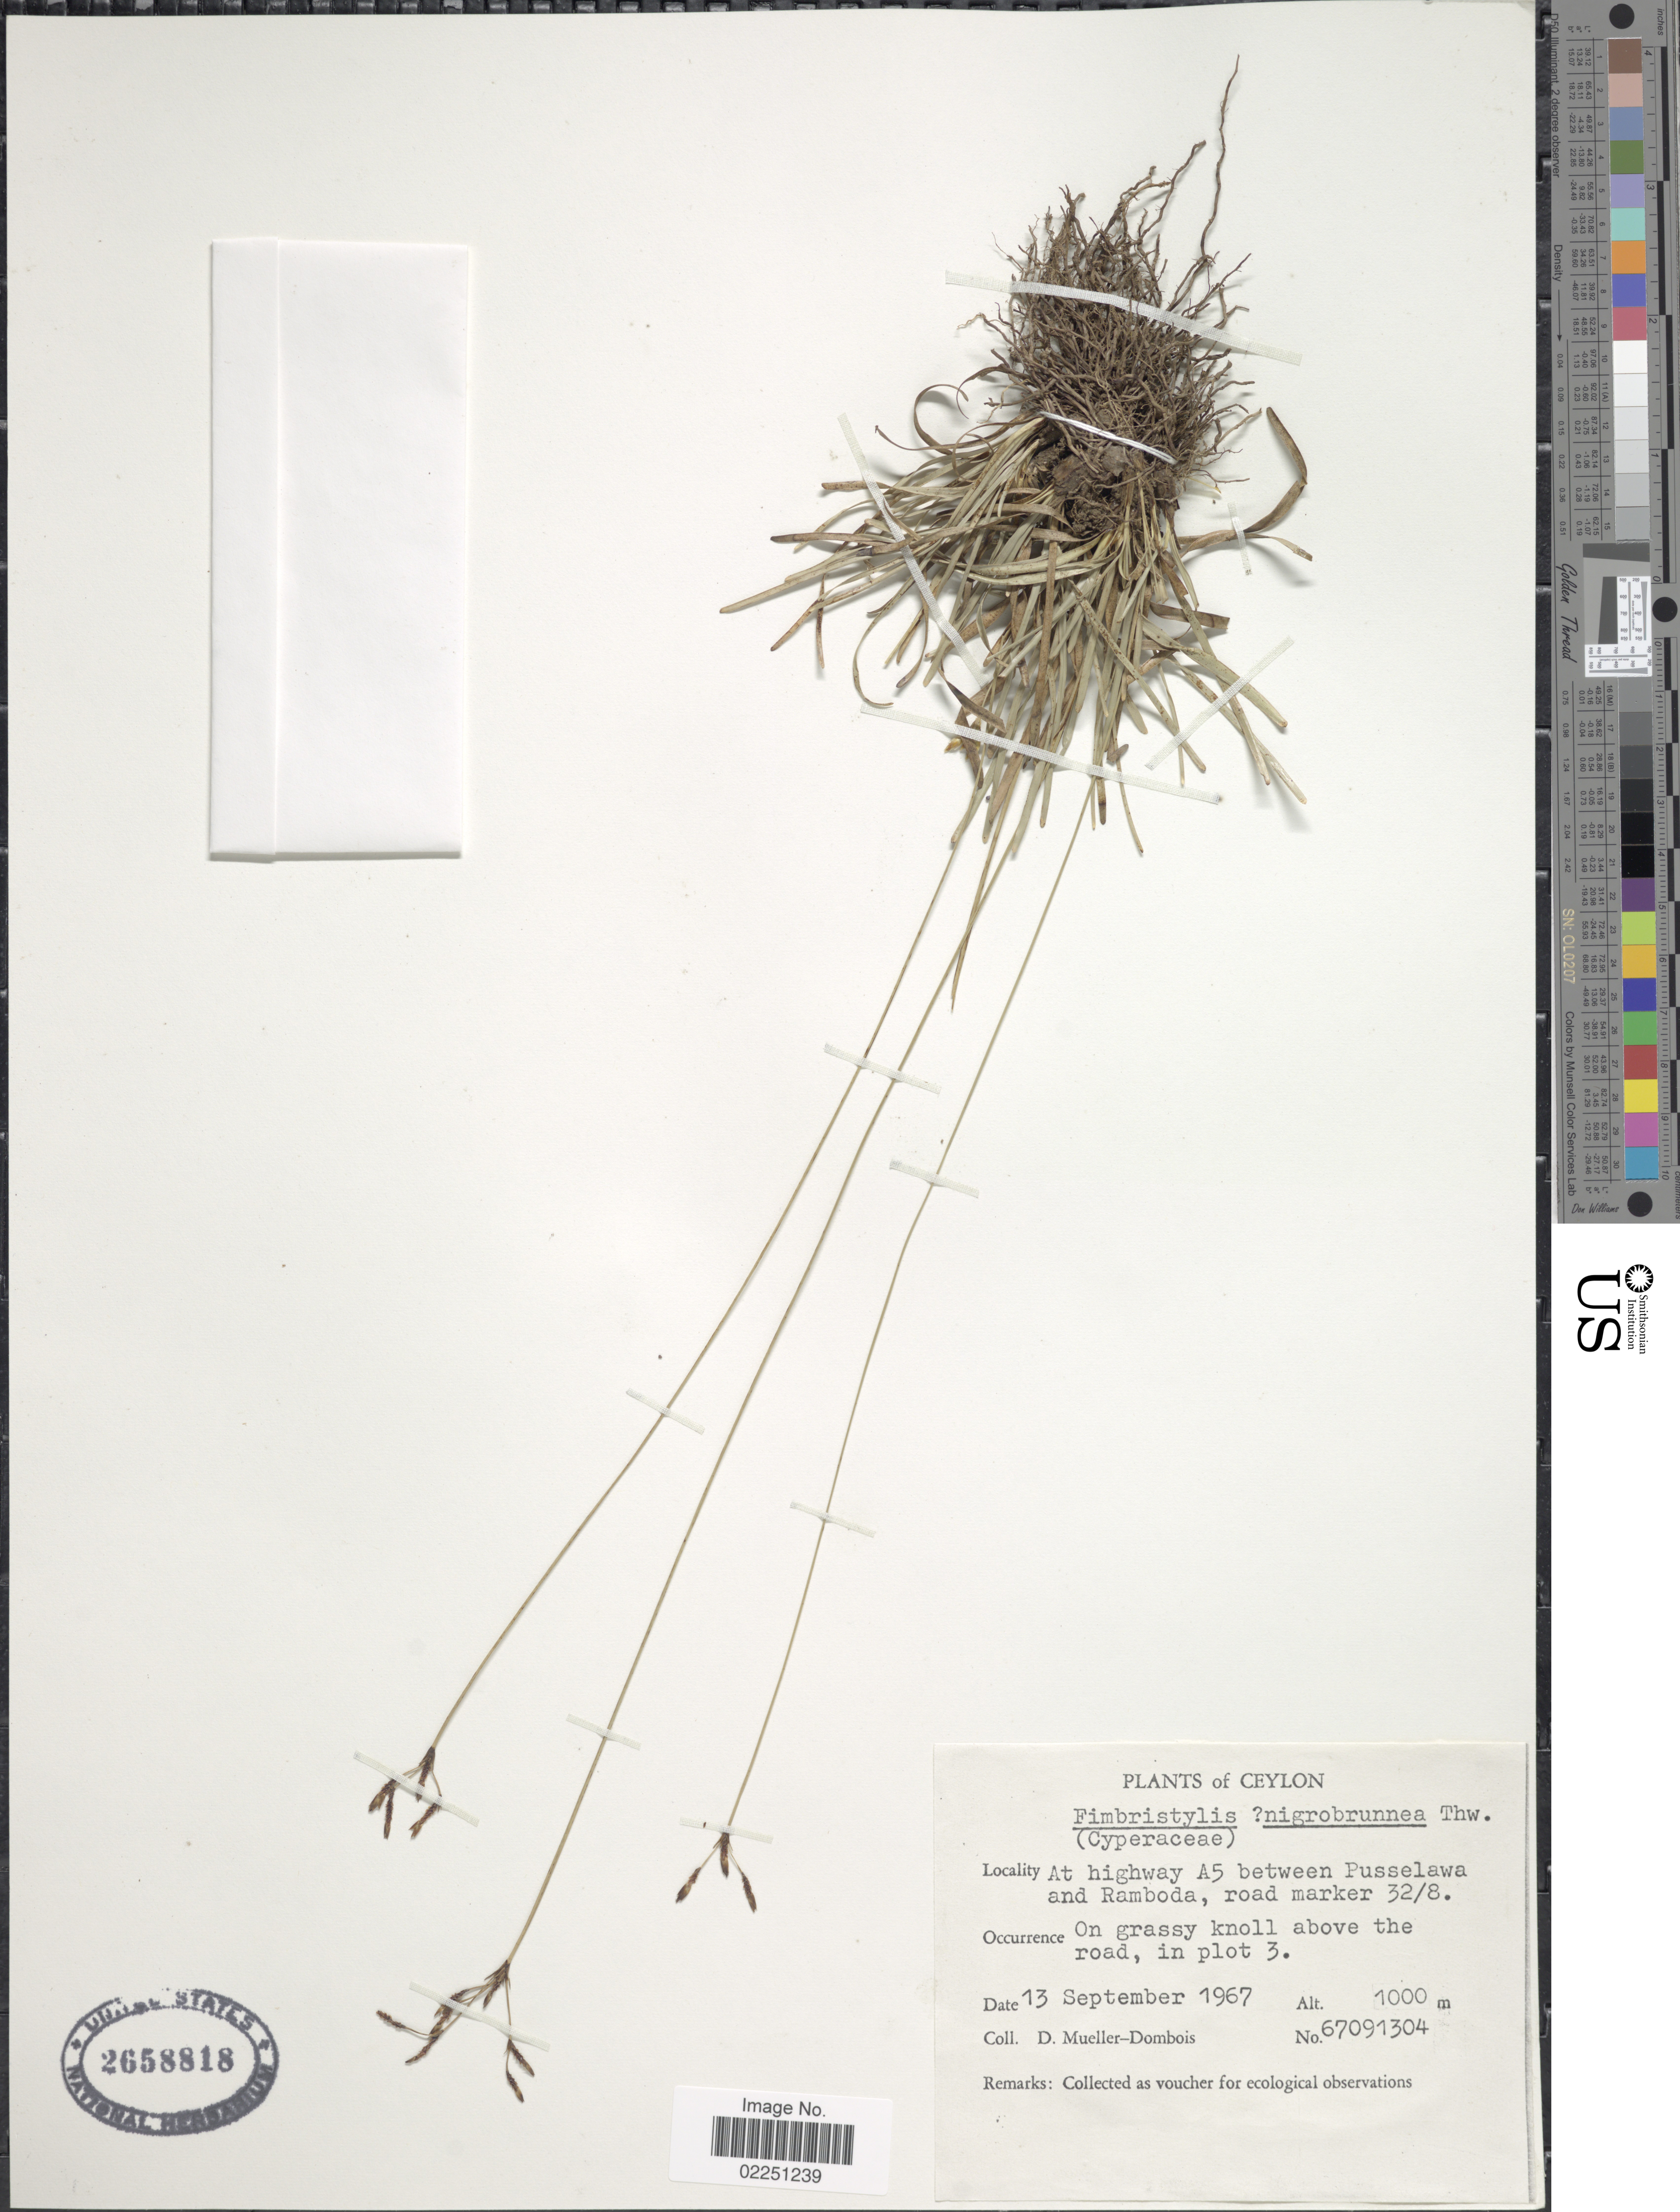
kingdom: Plantae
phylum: Tracheophyta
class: Liliopsida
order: Poales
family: Cyperaceae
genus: Fimbristylis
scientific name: Fimbristylis nigrobrunnea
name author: Thwaites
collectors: D. Mueller-Dombois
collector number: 67091304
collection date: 1967-09-13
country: Sri Lanka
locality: Ceylon. At highway A5 between Pusselawa and Ramboda, road marker 32/8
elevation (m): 1000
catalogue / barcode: US 2658818